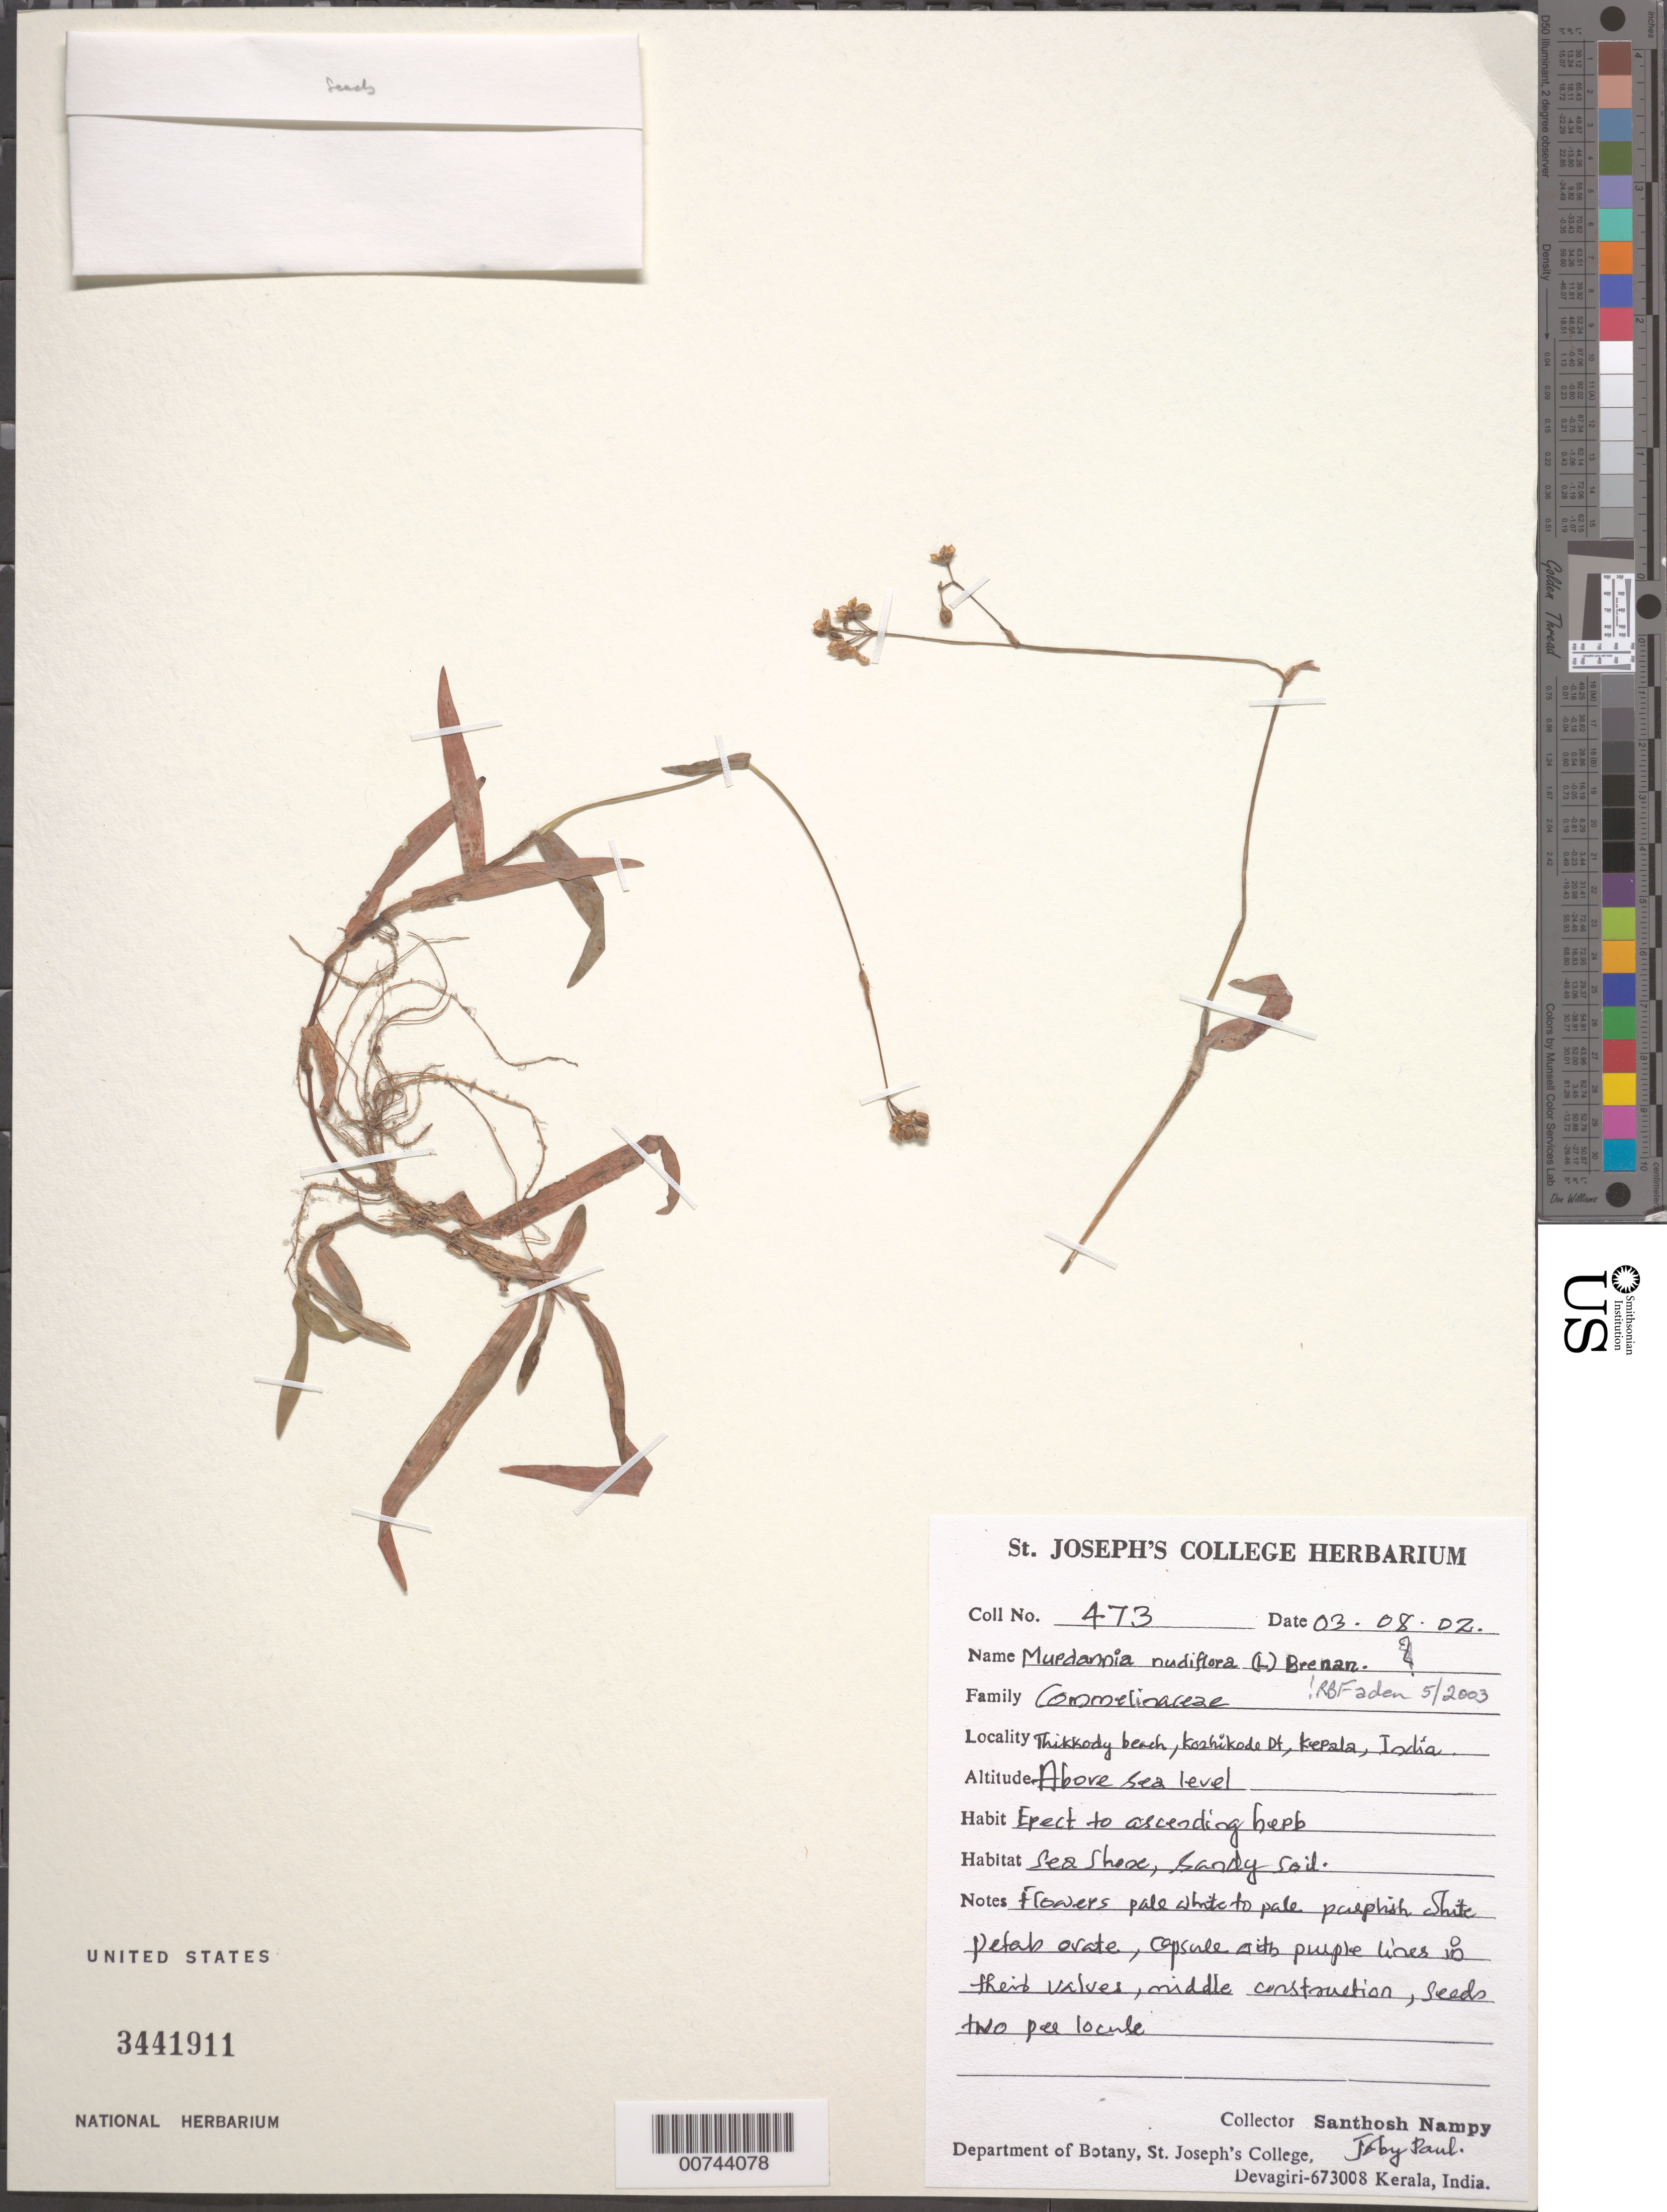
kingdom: Plantae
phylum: Tracheophyta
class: Liliopsida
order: Commelinales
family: Commelinaceae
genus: Murdannia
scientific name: Murdannia nudiflora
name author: (L.) Brenan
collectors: S. Nampy & J. Paul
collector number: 473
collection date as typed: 03 Aug 2002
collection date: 2002-08-03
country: India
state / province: Kerala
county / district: Koshikode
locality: Thikkody Beach.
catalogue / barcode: US 3441911